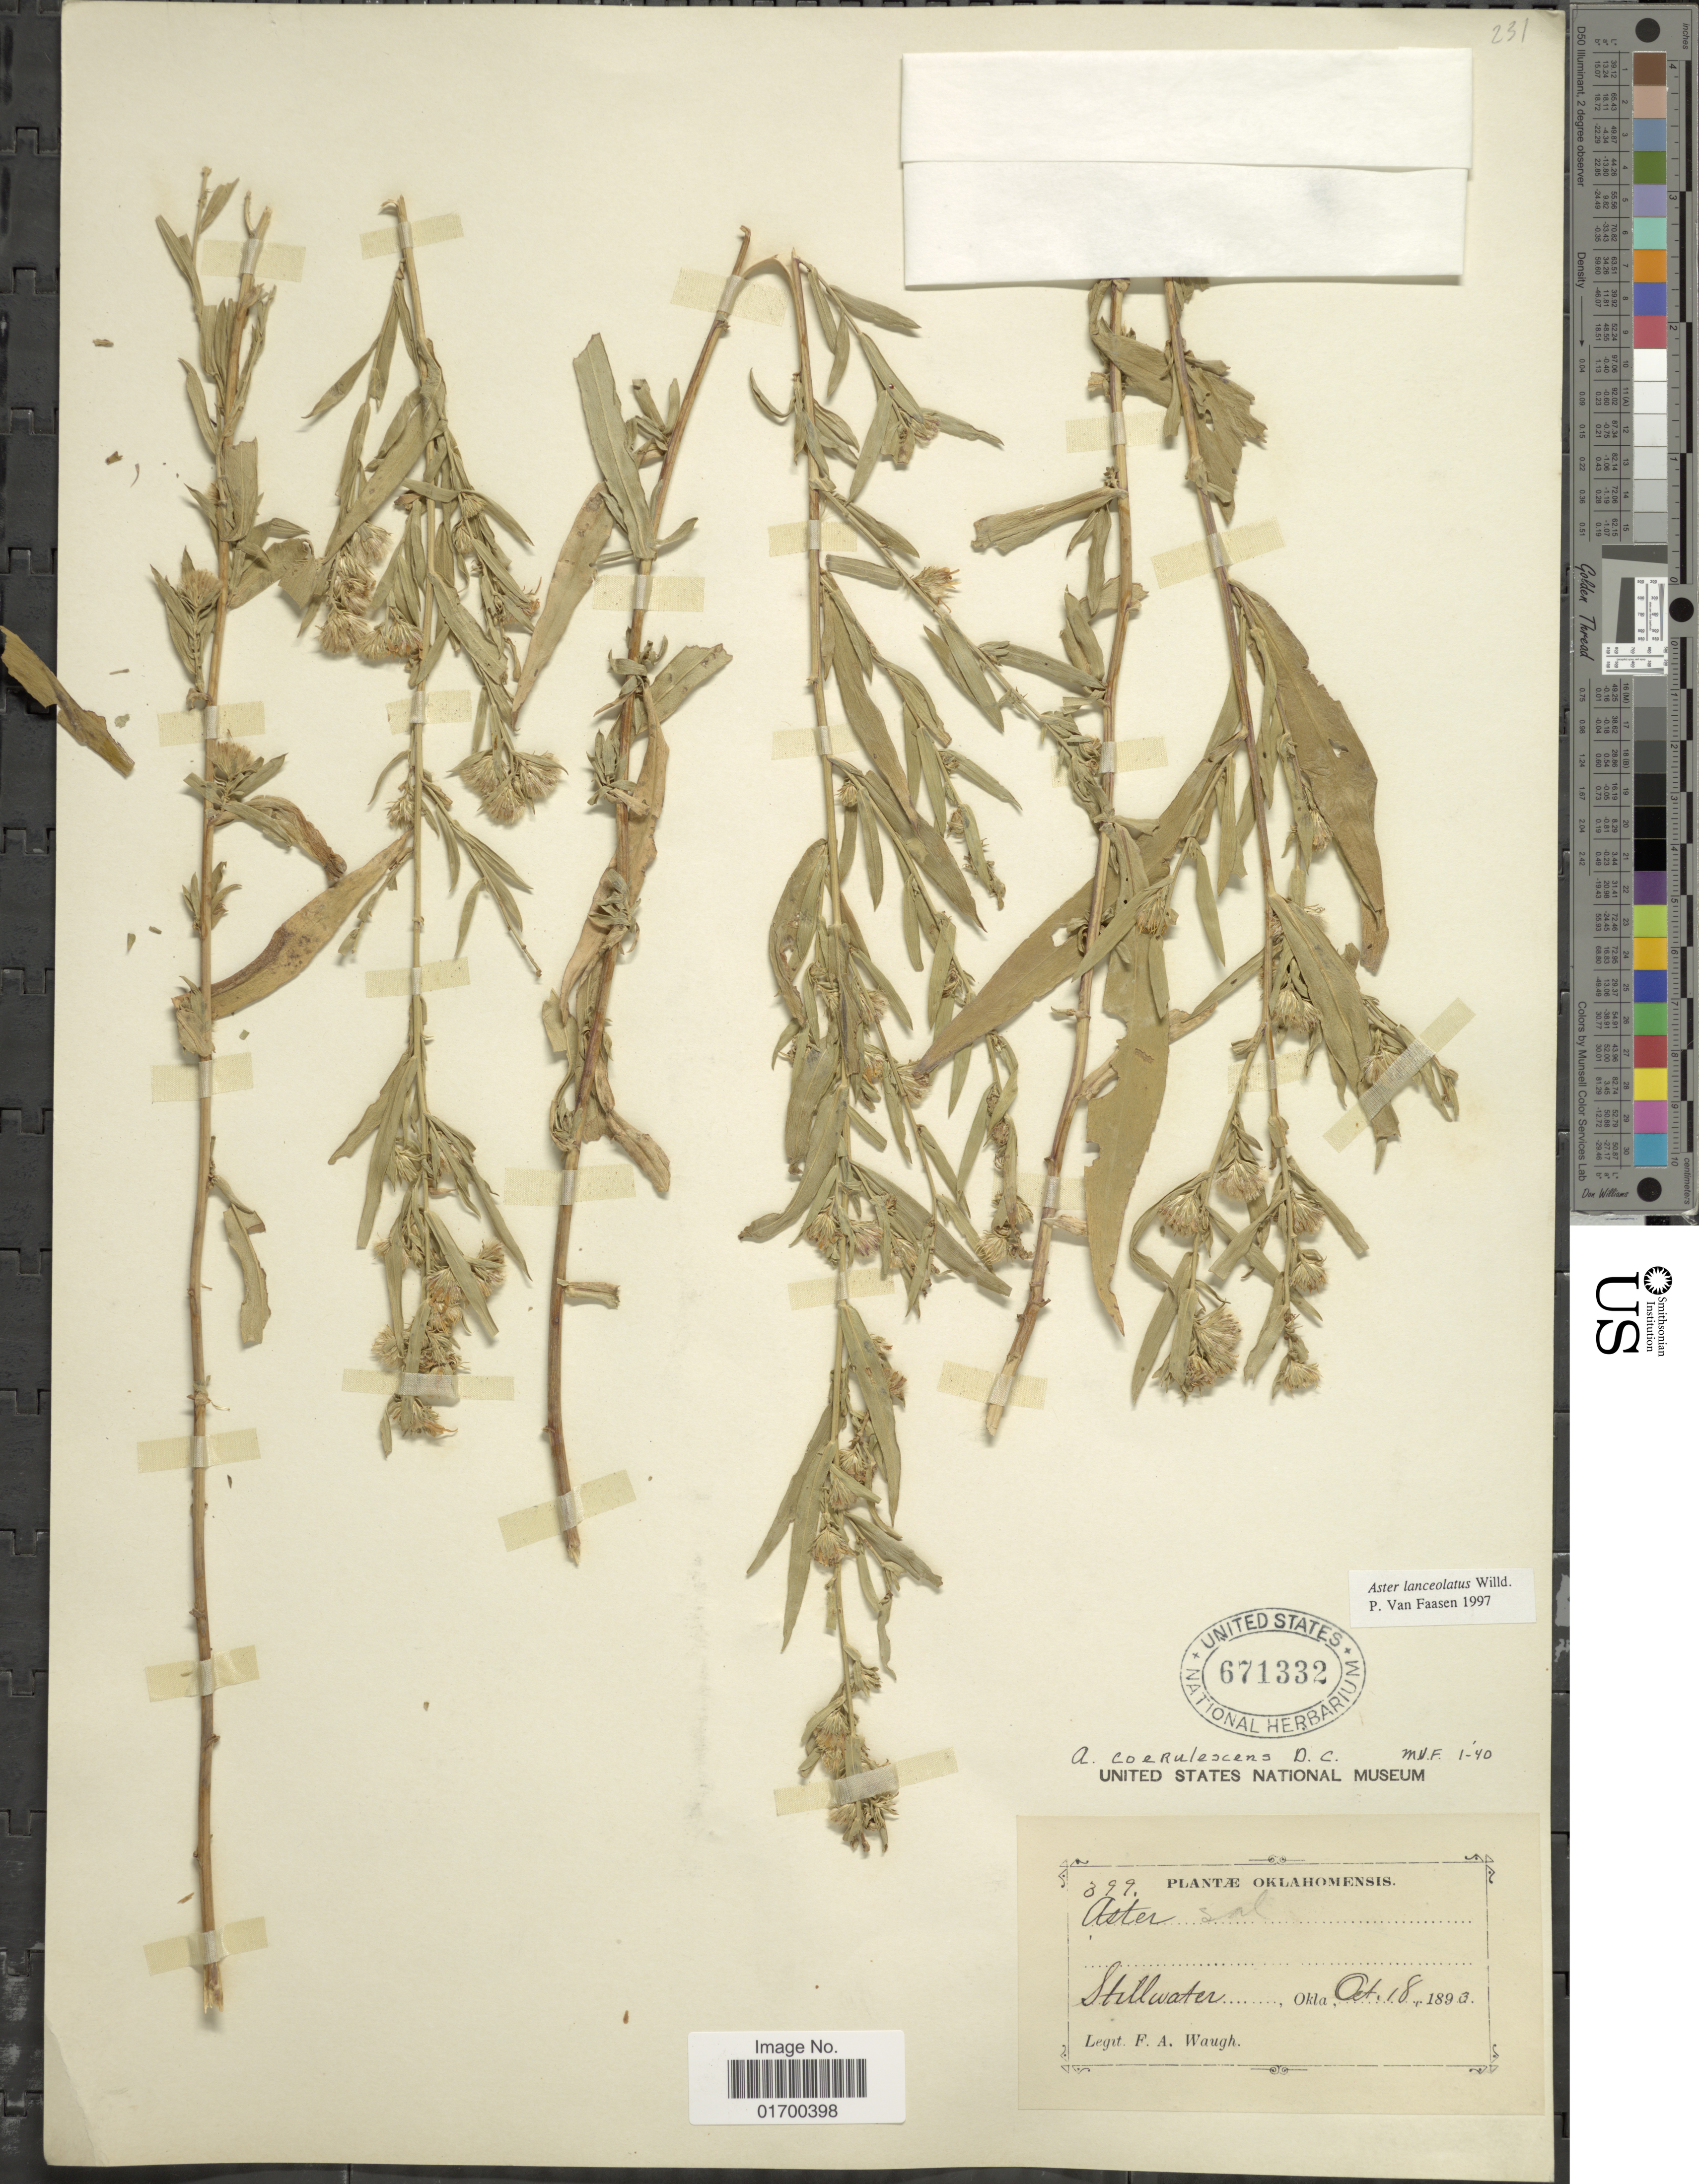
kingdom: Plantae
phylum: Tracheophyta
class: Magnoliopsida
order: Asterales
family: Asteraceae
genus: Symphyotrichum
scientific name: Symphyotrichum lanceolatum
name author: (Willd.) G.L. Nesom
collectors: F. Waugh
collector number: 399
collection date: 1893-10-18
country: United States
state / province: Oklahoma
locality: Stillwater, Okla.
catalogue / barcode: US 671332